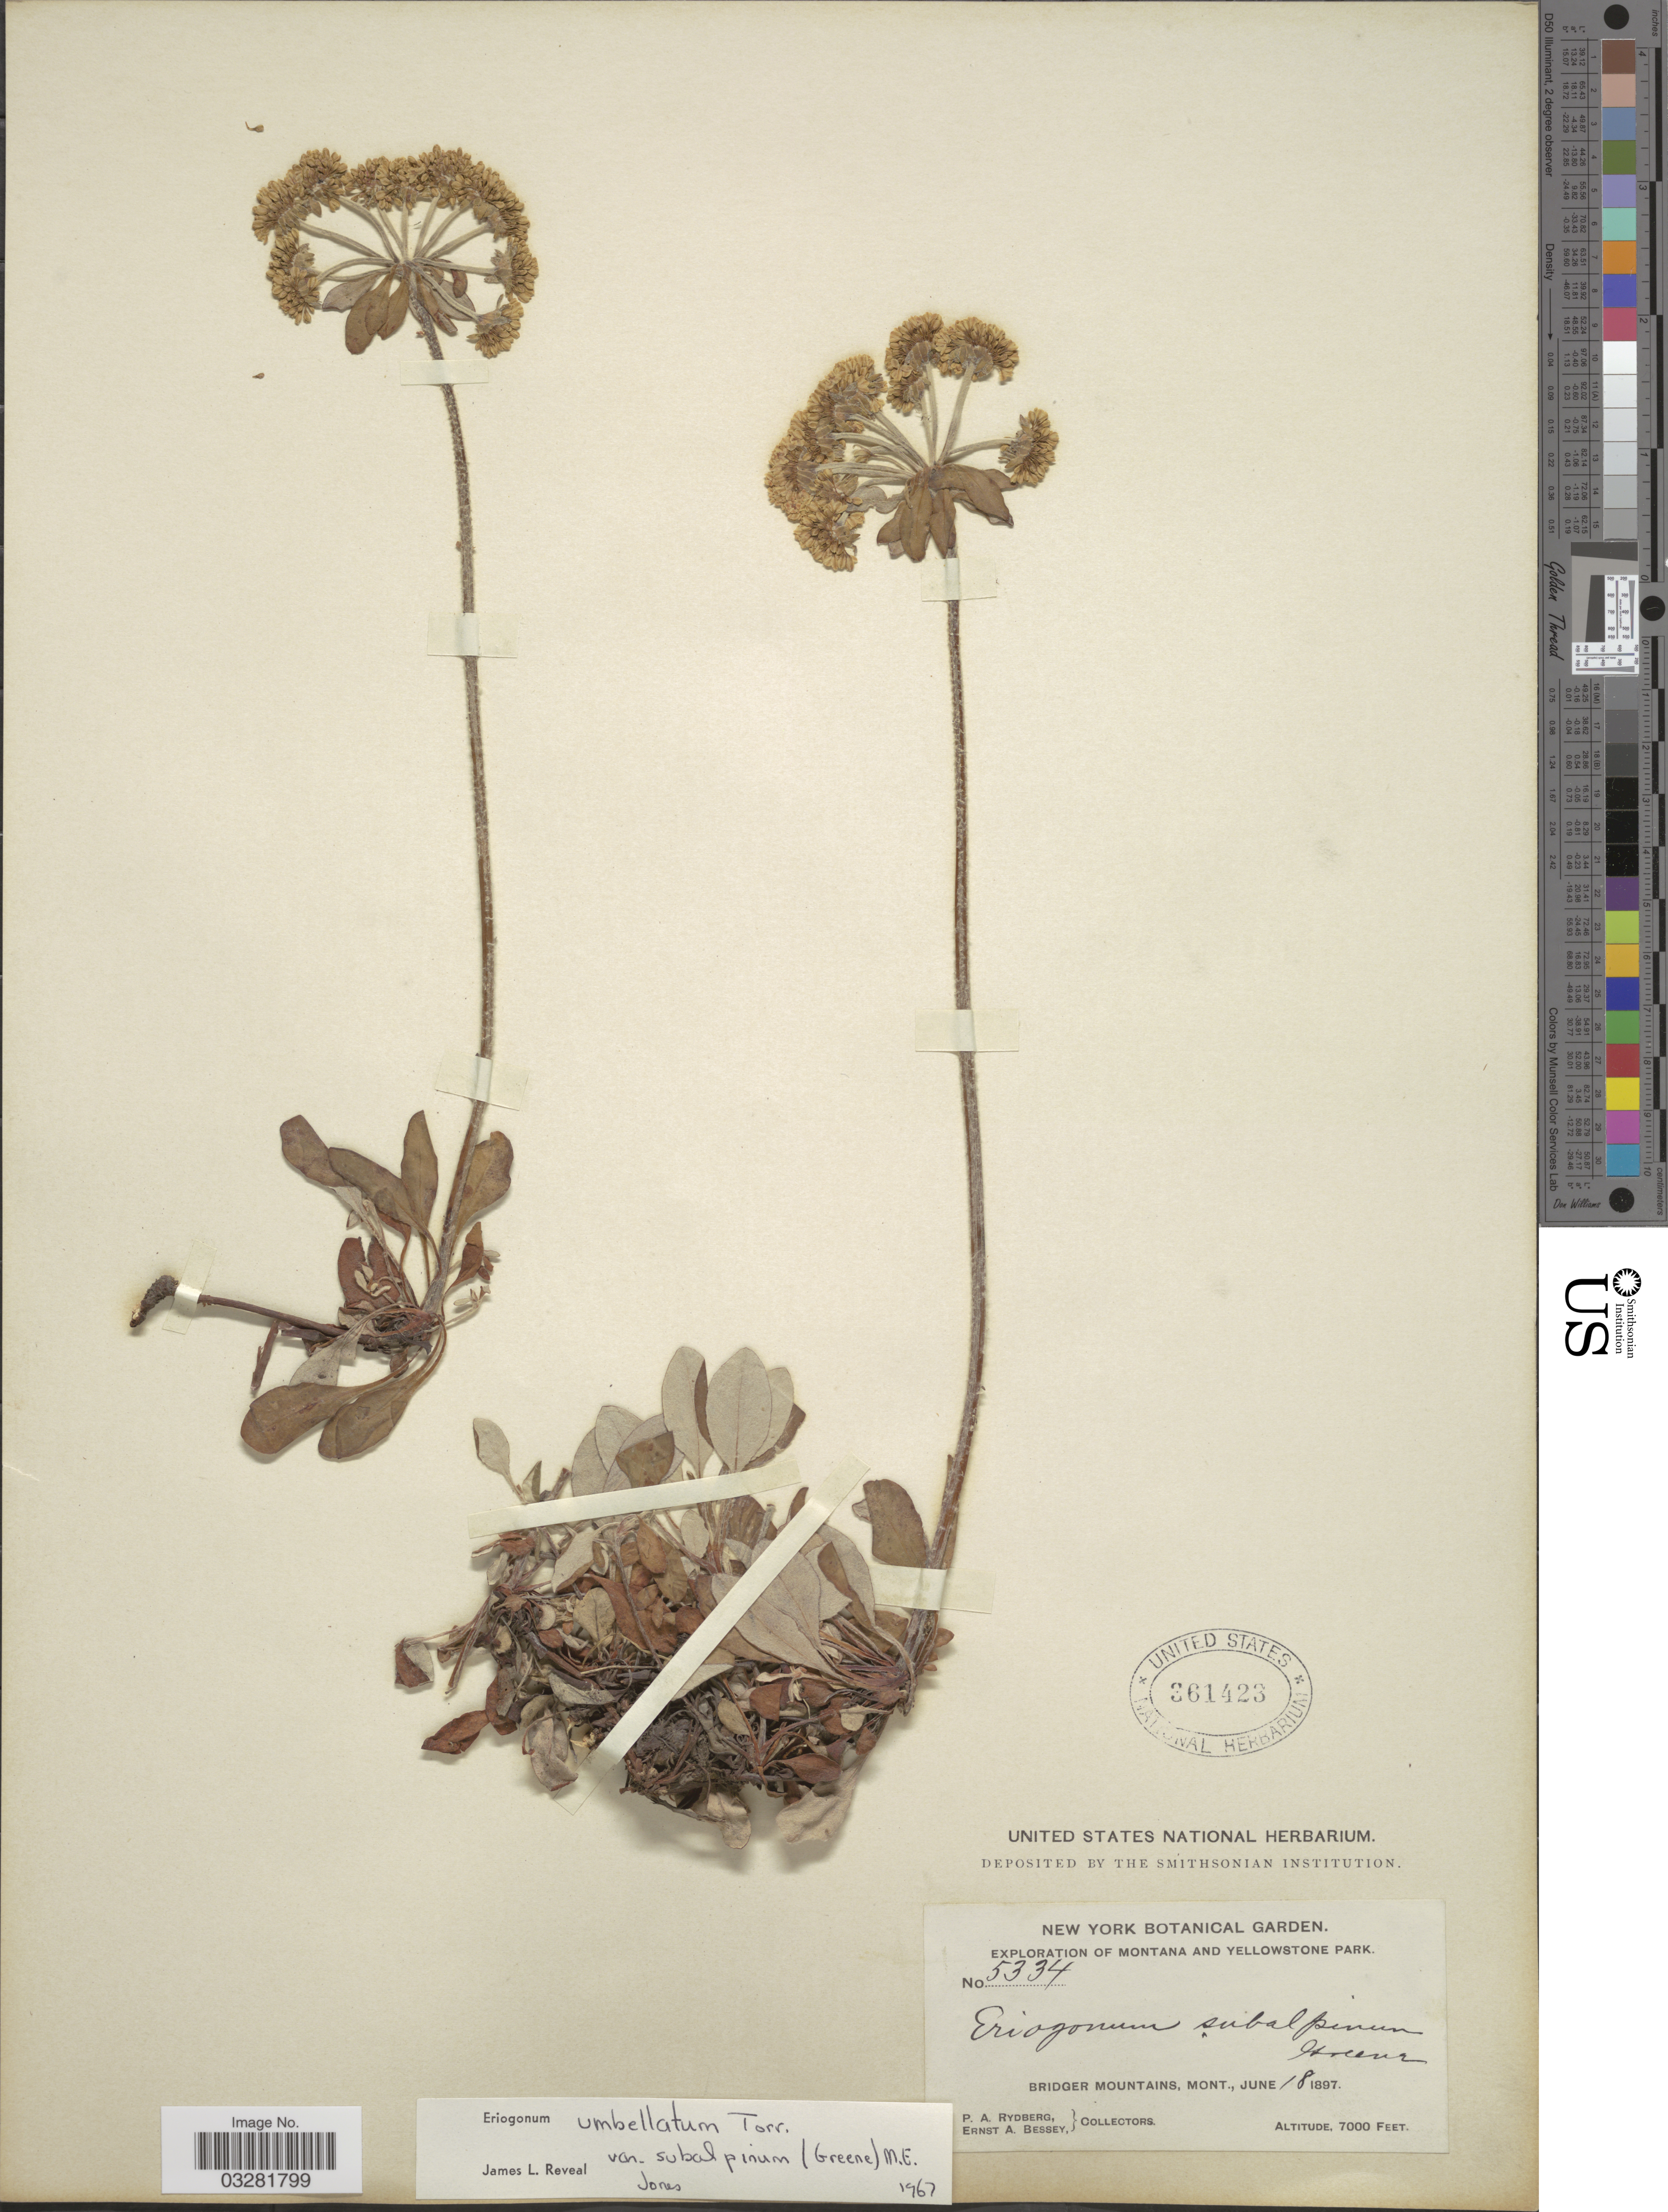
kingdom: Plantae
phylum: Tracheophyta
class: Magnoliopsida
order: Caryophyllales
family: Polygonaceae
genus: Eriogonum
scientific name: Eriogonum umbellatum var. subalpinum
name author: M.E. Jones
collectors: P. A. Rydberg & E. A. Bessey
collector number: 5334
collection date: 1897-06-18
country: United States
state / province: Montana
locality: Montana and Yellowstone Park. Bridger Mountains.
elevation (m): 2134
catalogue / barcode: US 361423